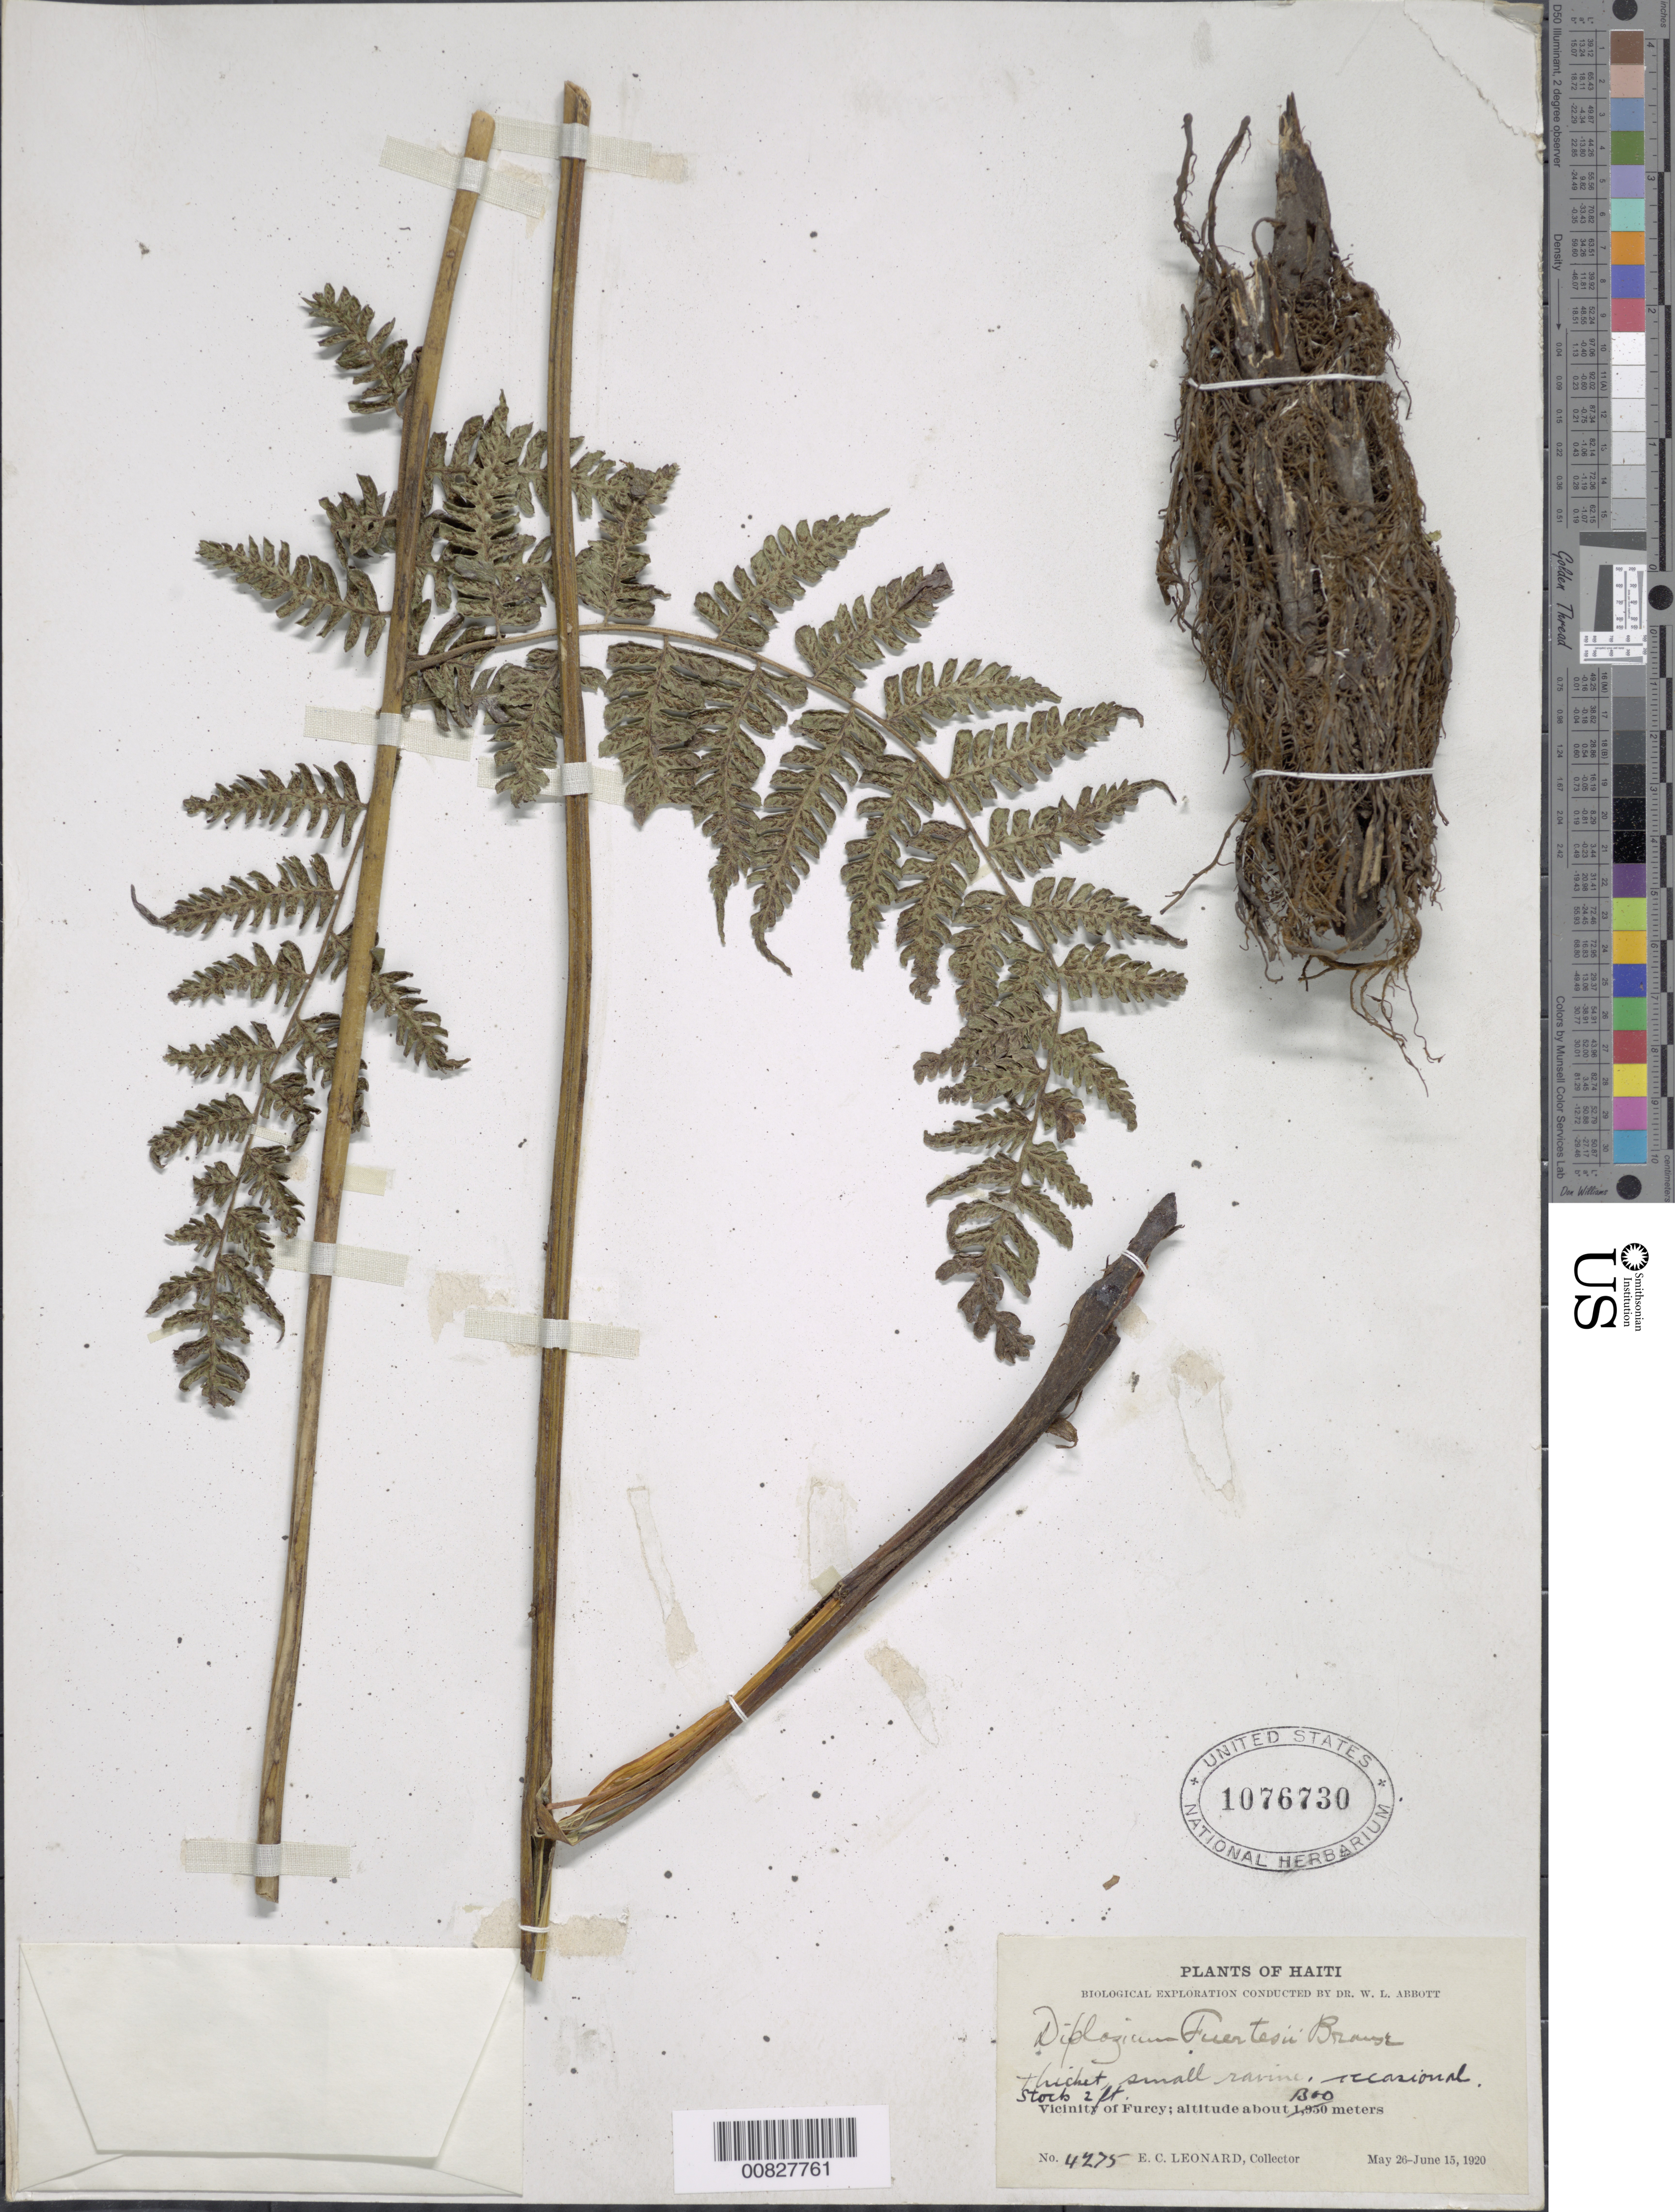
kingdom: Plantae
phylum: Tracheophyta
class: Polypodiopsida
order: Polypodiales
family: Athyriaceae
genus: Diplazium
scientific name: Diplazium fuertesii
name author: Brause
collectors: E. C. Leonard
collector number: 4275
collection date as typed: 26 May 1920 to 15 Jun 1920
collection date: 1920-05-26/1920-06-15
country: Haiti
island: Hispaniola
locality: Furcy vicinity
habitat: Thicket, small ravine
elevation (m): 1300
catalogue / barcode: US 1076730